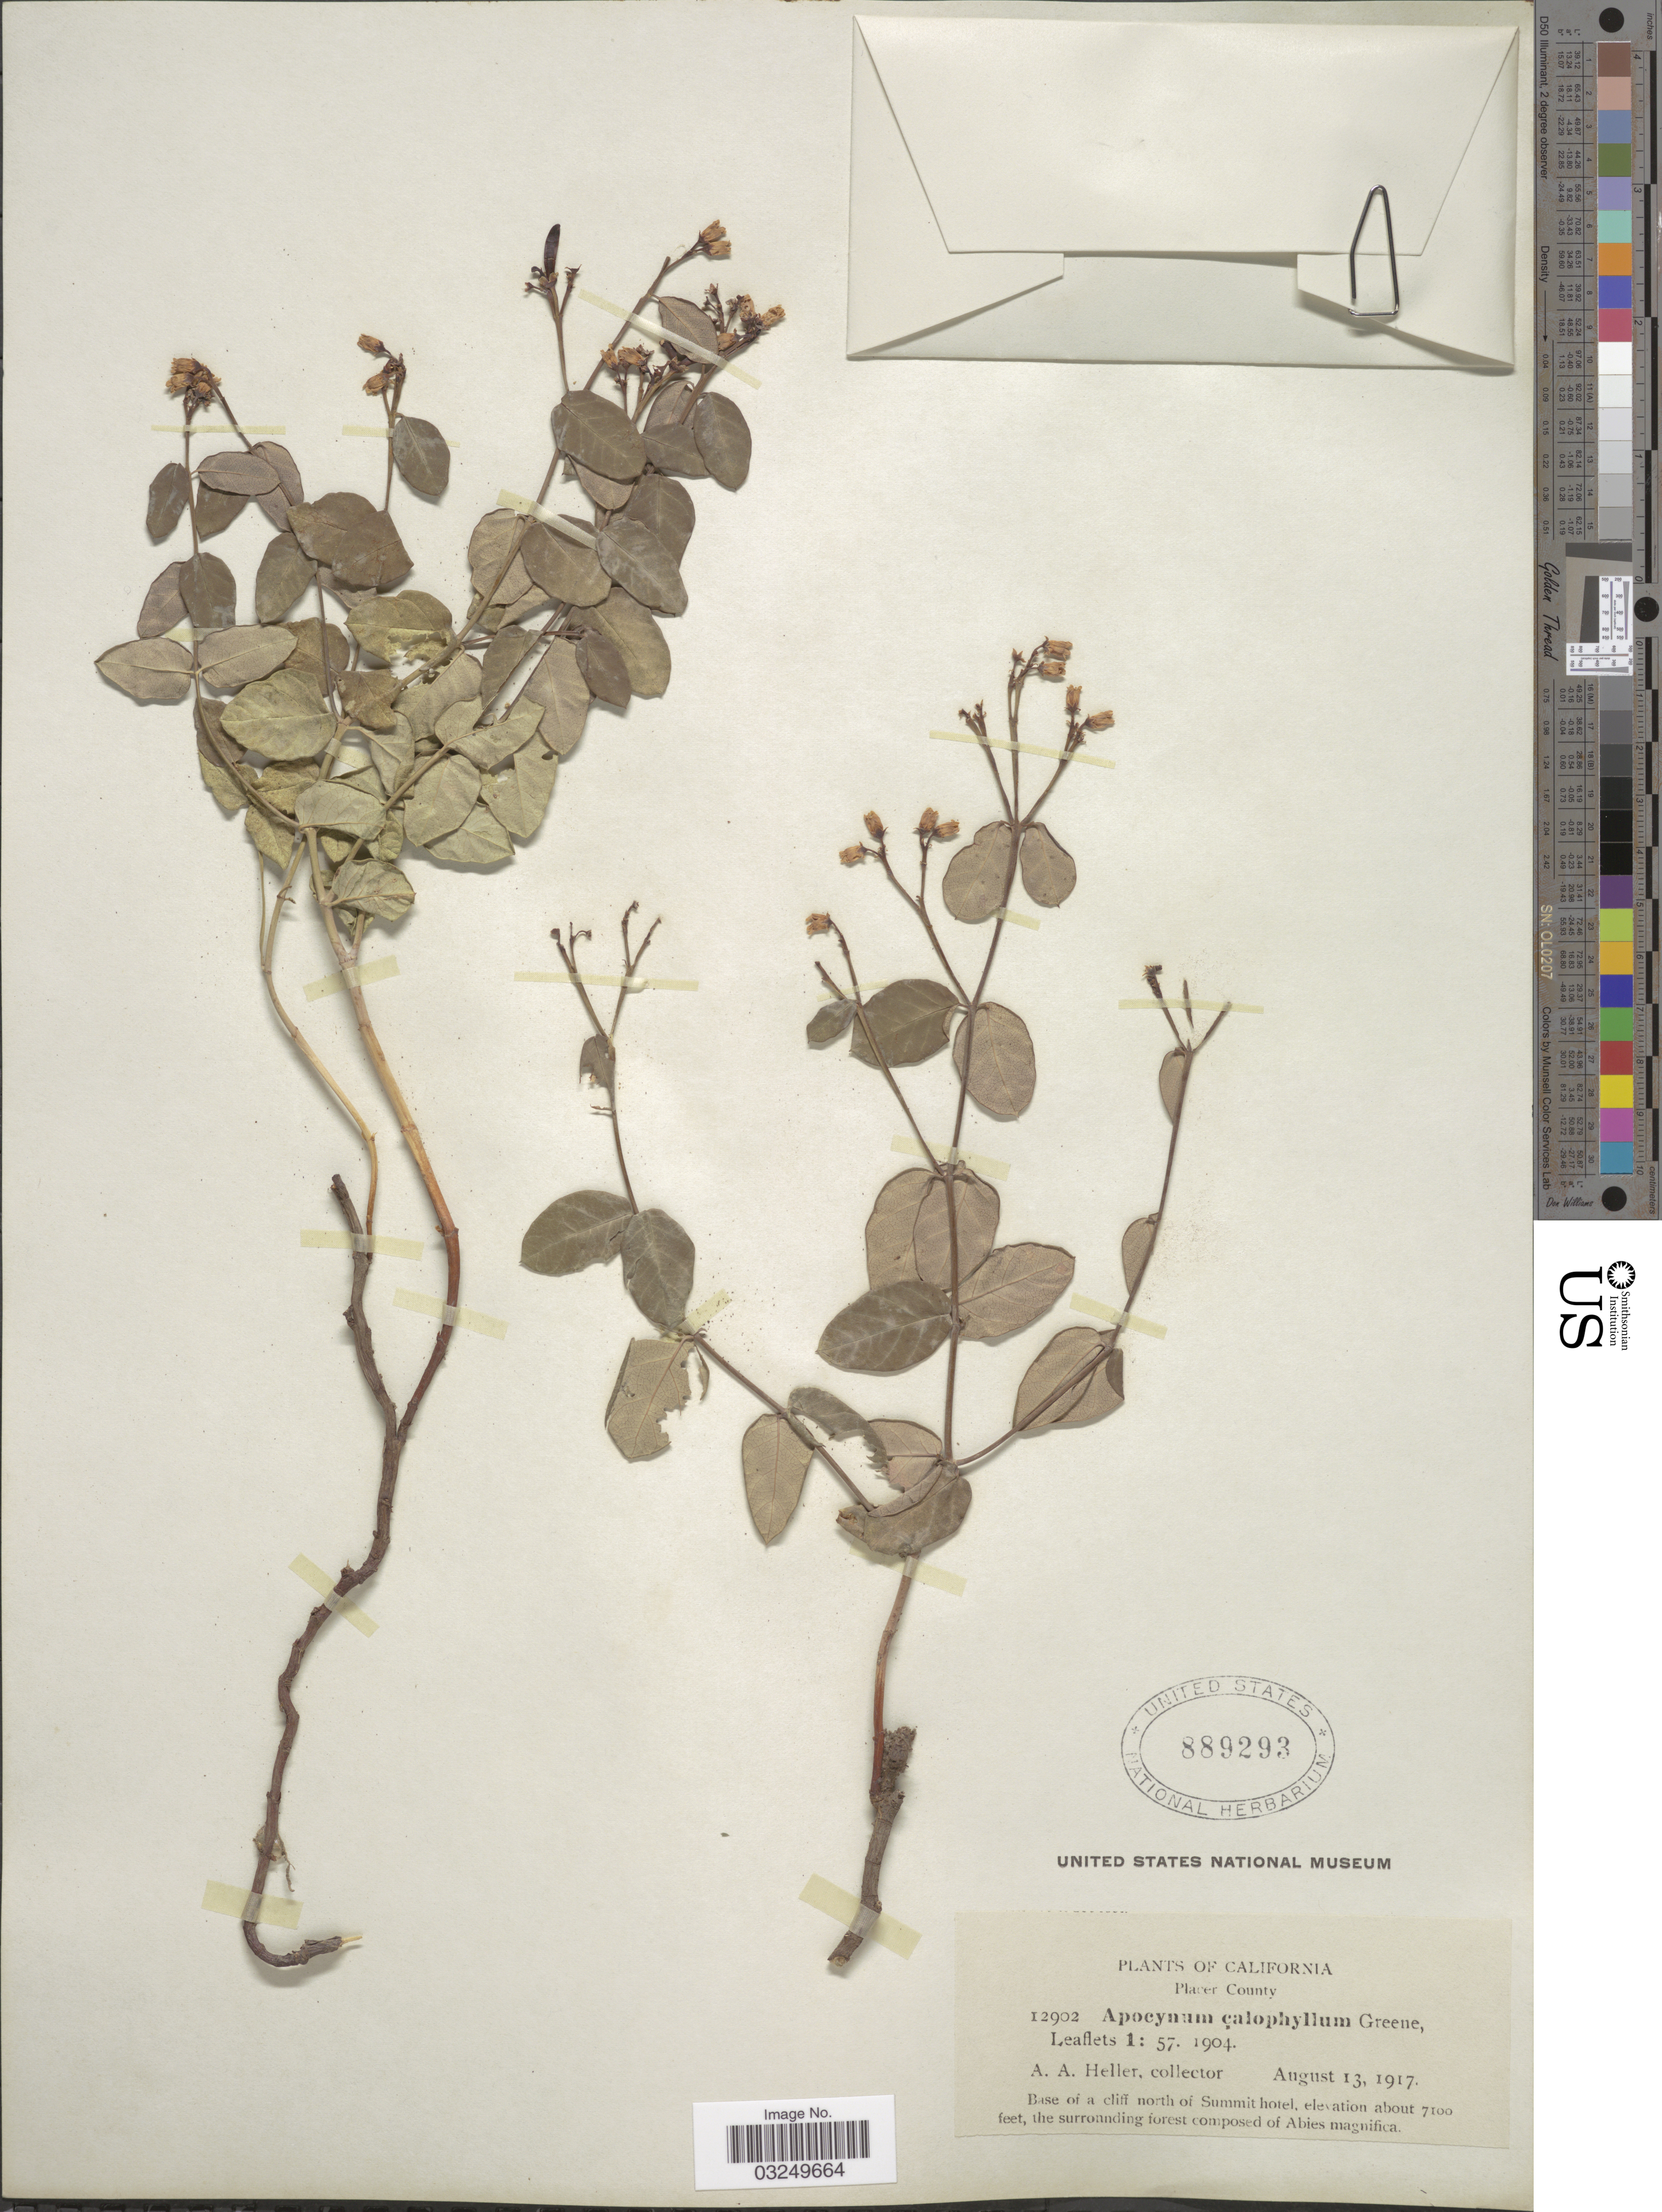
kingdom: Plantae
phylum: Tracheophyta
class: Magnoliopsida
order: Gentianales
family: Apocynaceae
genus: Apocynum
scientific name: Apocynum calophyllum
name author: S.W. Greene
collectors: A. A. Heller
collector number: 12902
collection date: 1917-08-13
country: United States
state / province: California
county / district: Placer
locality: Placer County. Base of a cliff north of Summit hotel.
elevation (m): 2164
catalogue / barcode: US 889293